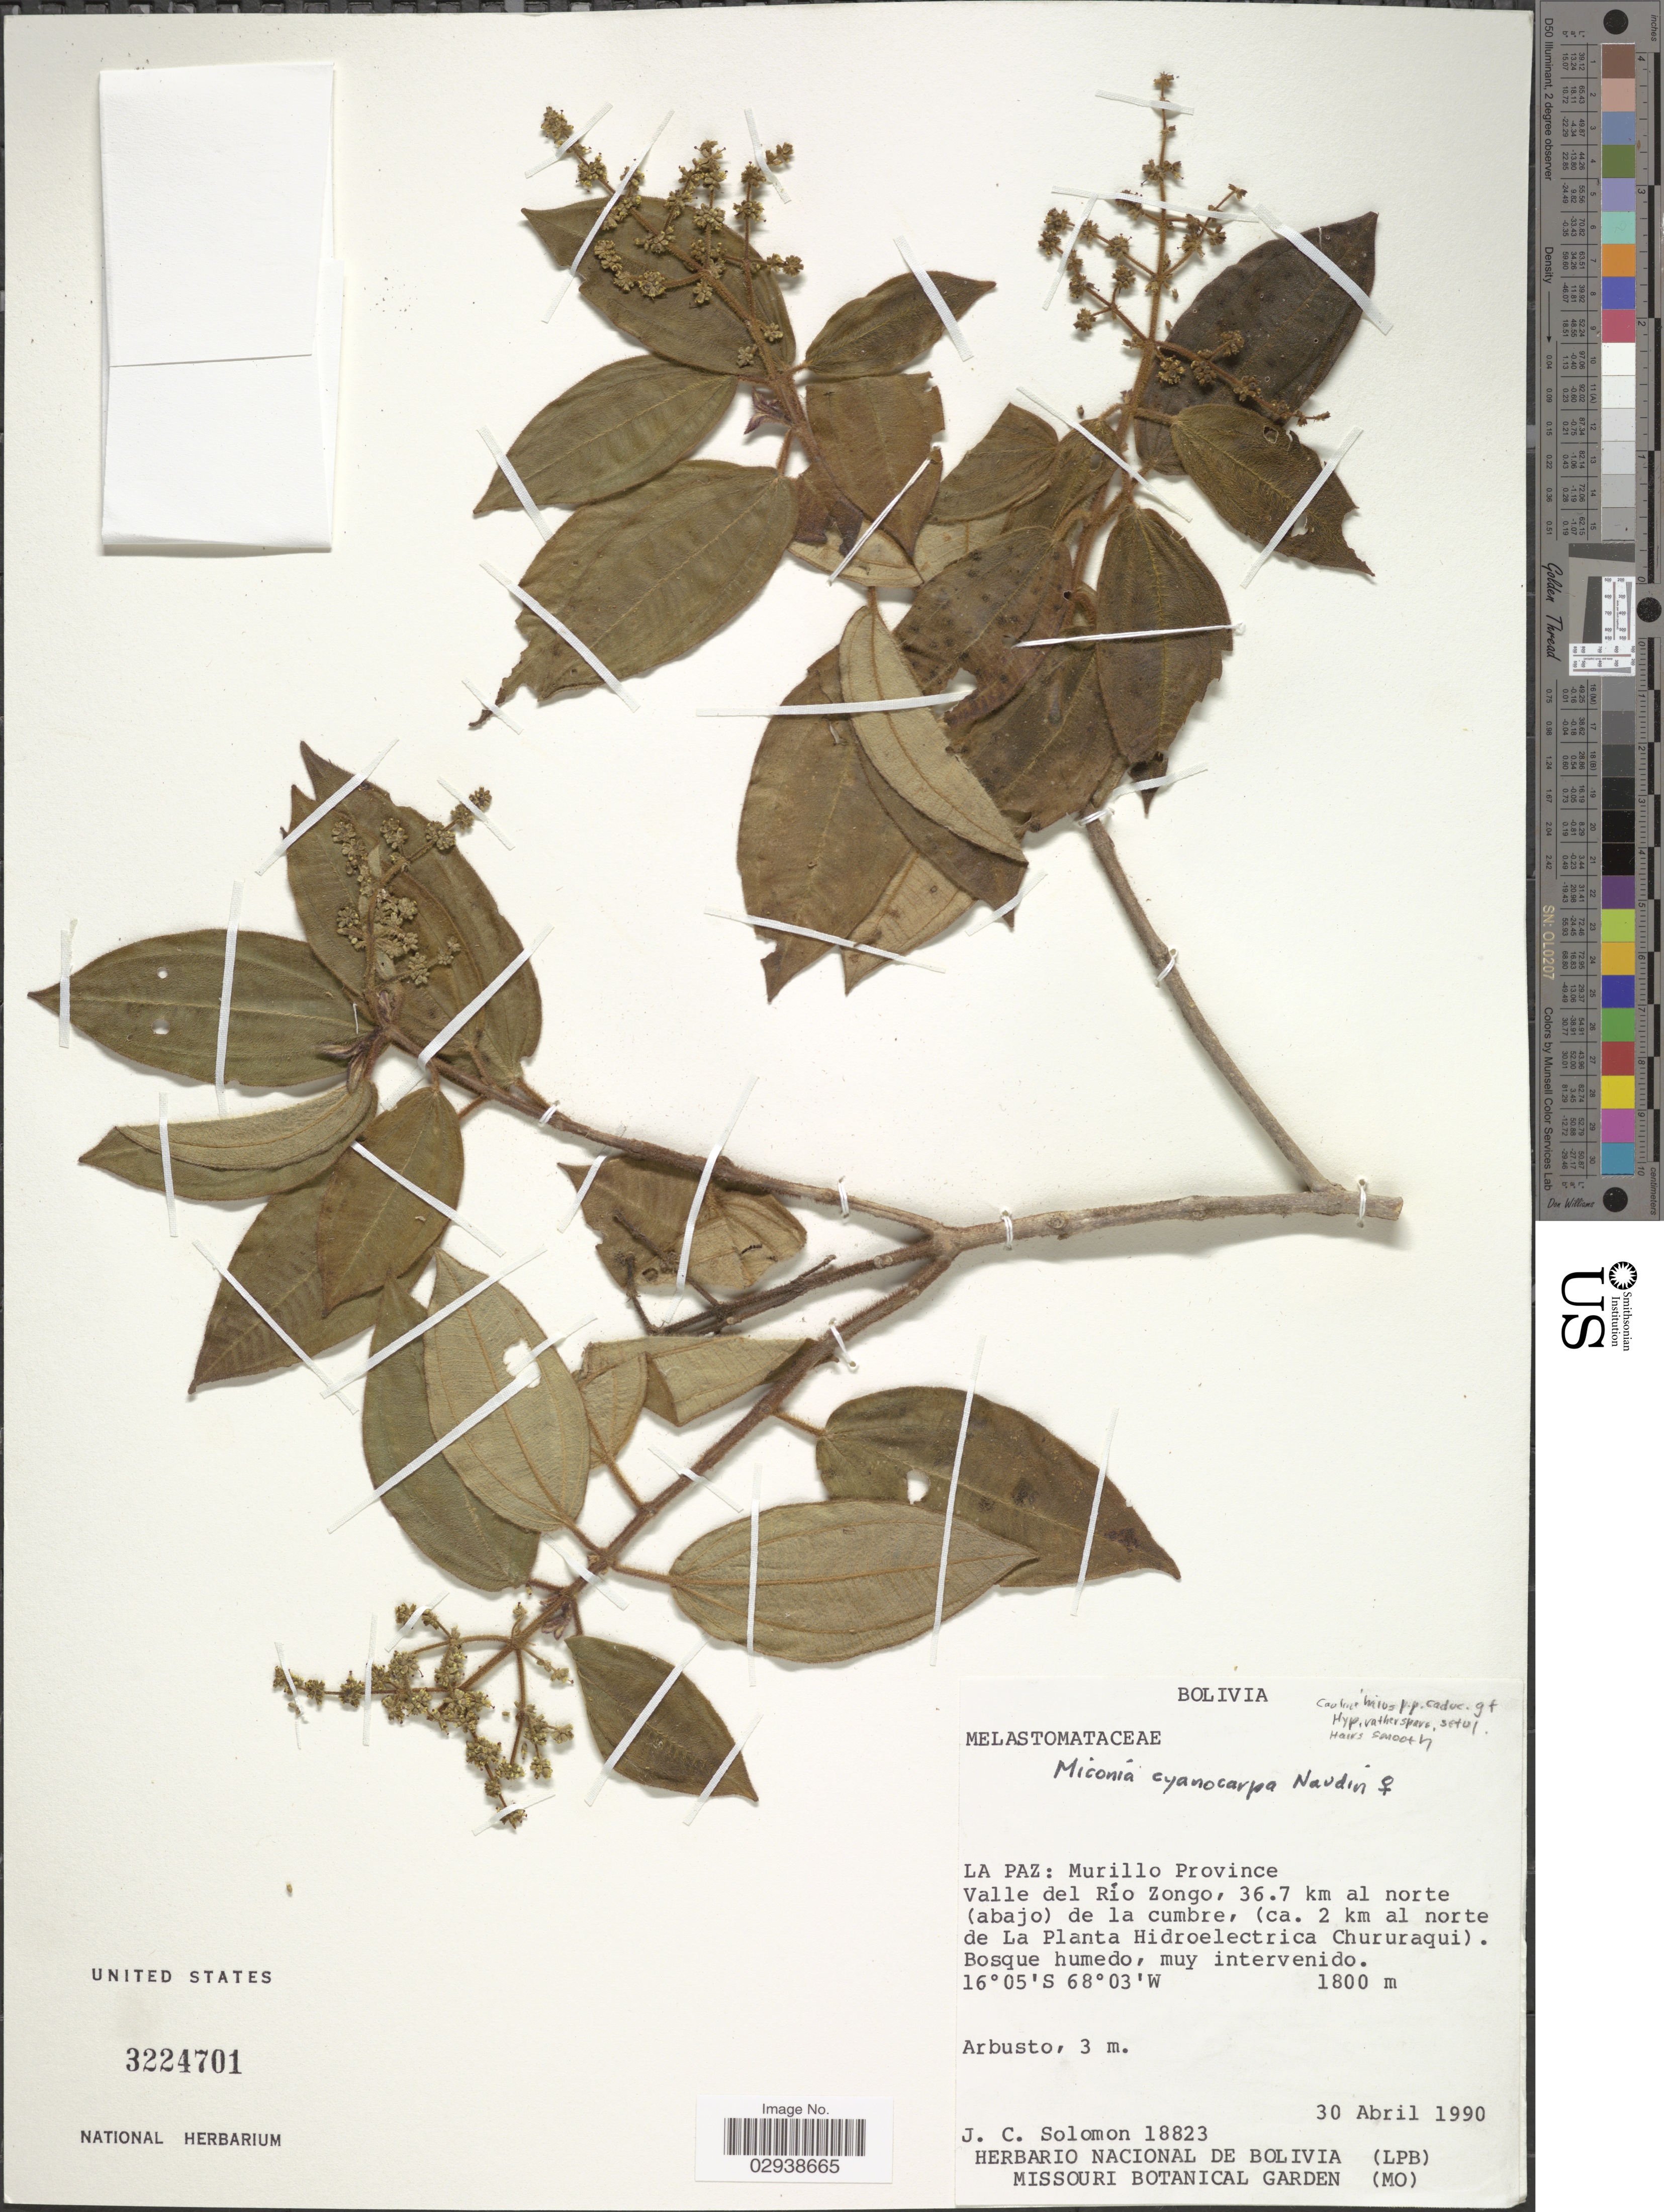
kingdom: Plantae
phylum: Tracheophyta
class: Magnoliopsida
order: Myrtales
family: Melastomataceae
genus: Miconia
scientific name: Miconia cyanocarpa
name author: Naudin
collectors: J. C. Solomon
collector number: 18823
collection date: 1990-04-30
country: Bolivia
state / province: La Paz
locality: La Paz: Murillo Province, Valle del Río Zongo, 36.7 km al norte (abajo) de la cumbre, (ca 2 km al norte de La Planta Hidroelectrica Chururaqui).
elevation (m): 1800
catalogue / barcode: US 3224701